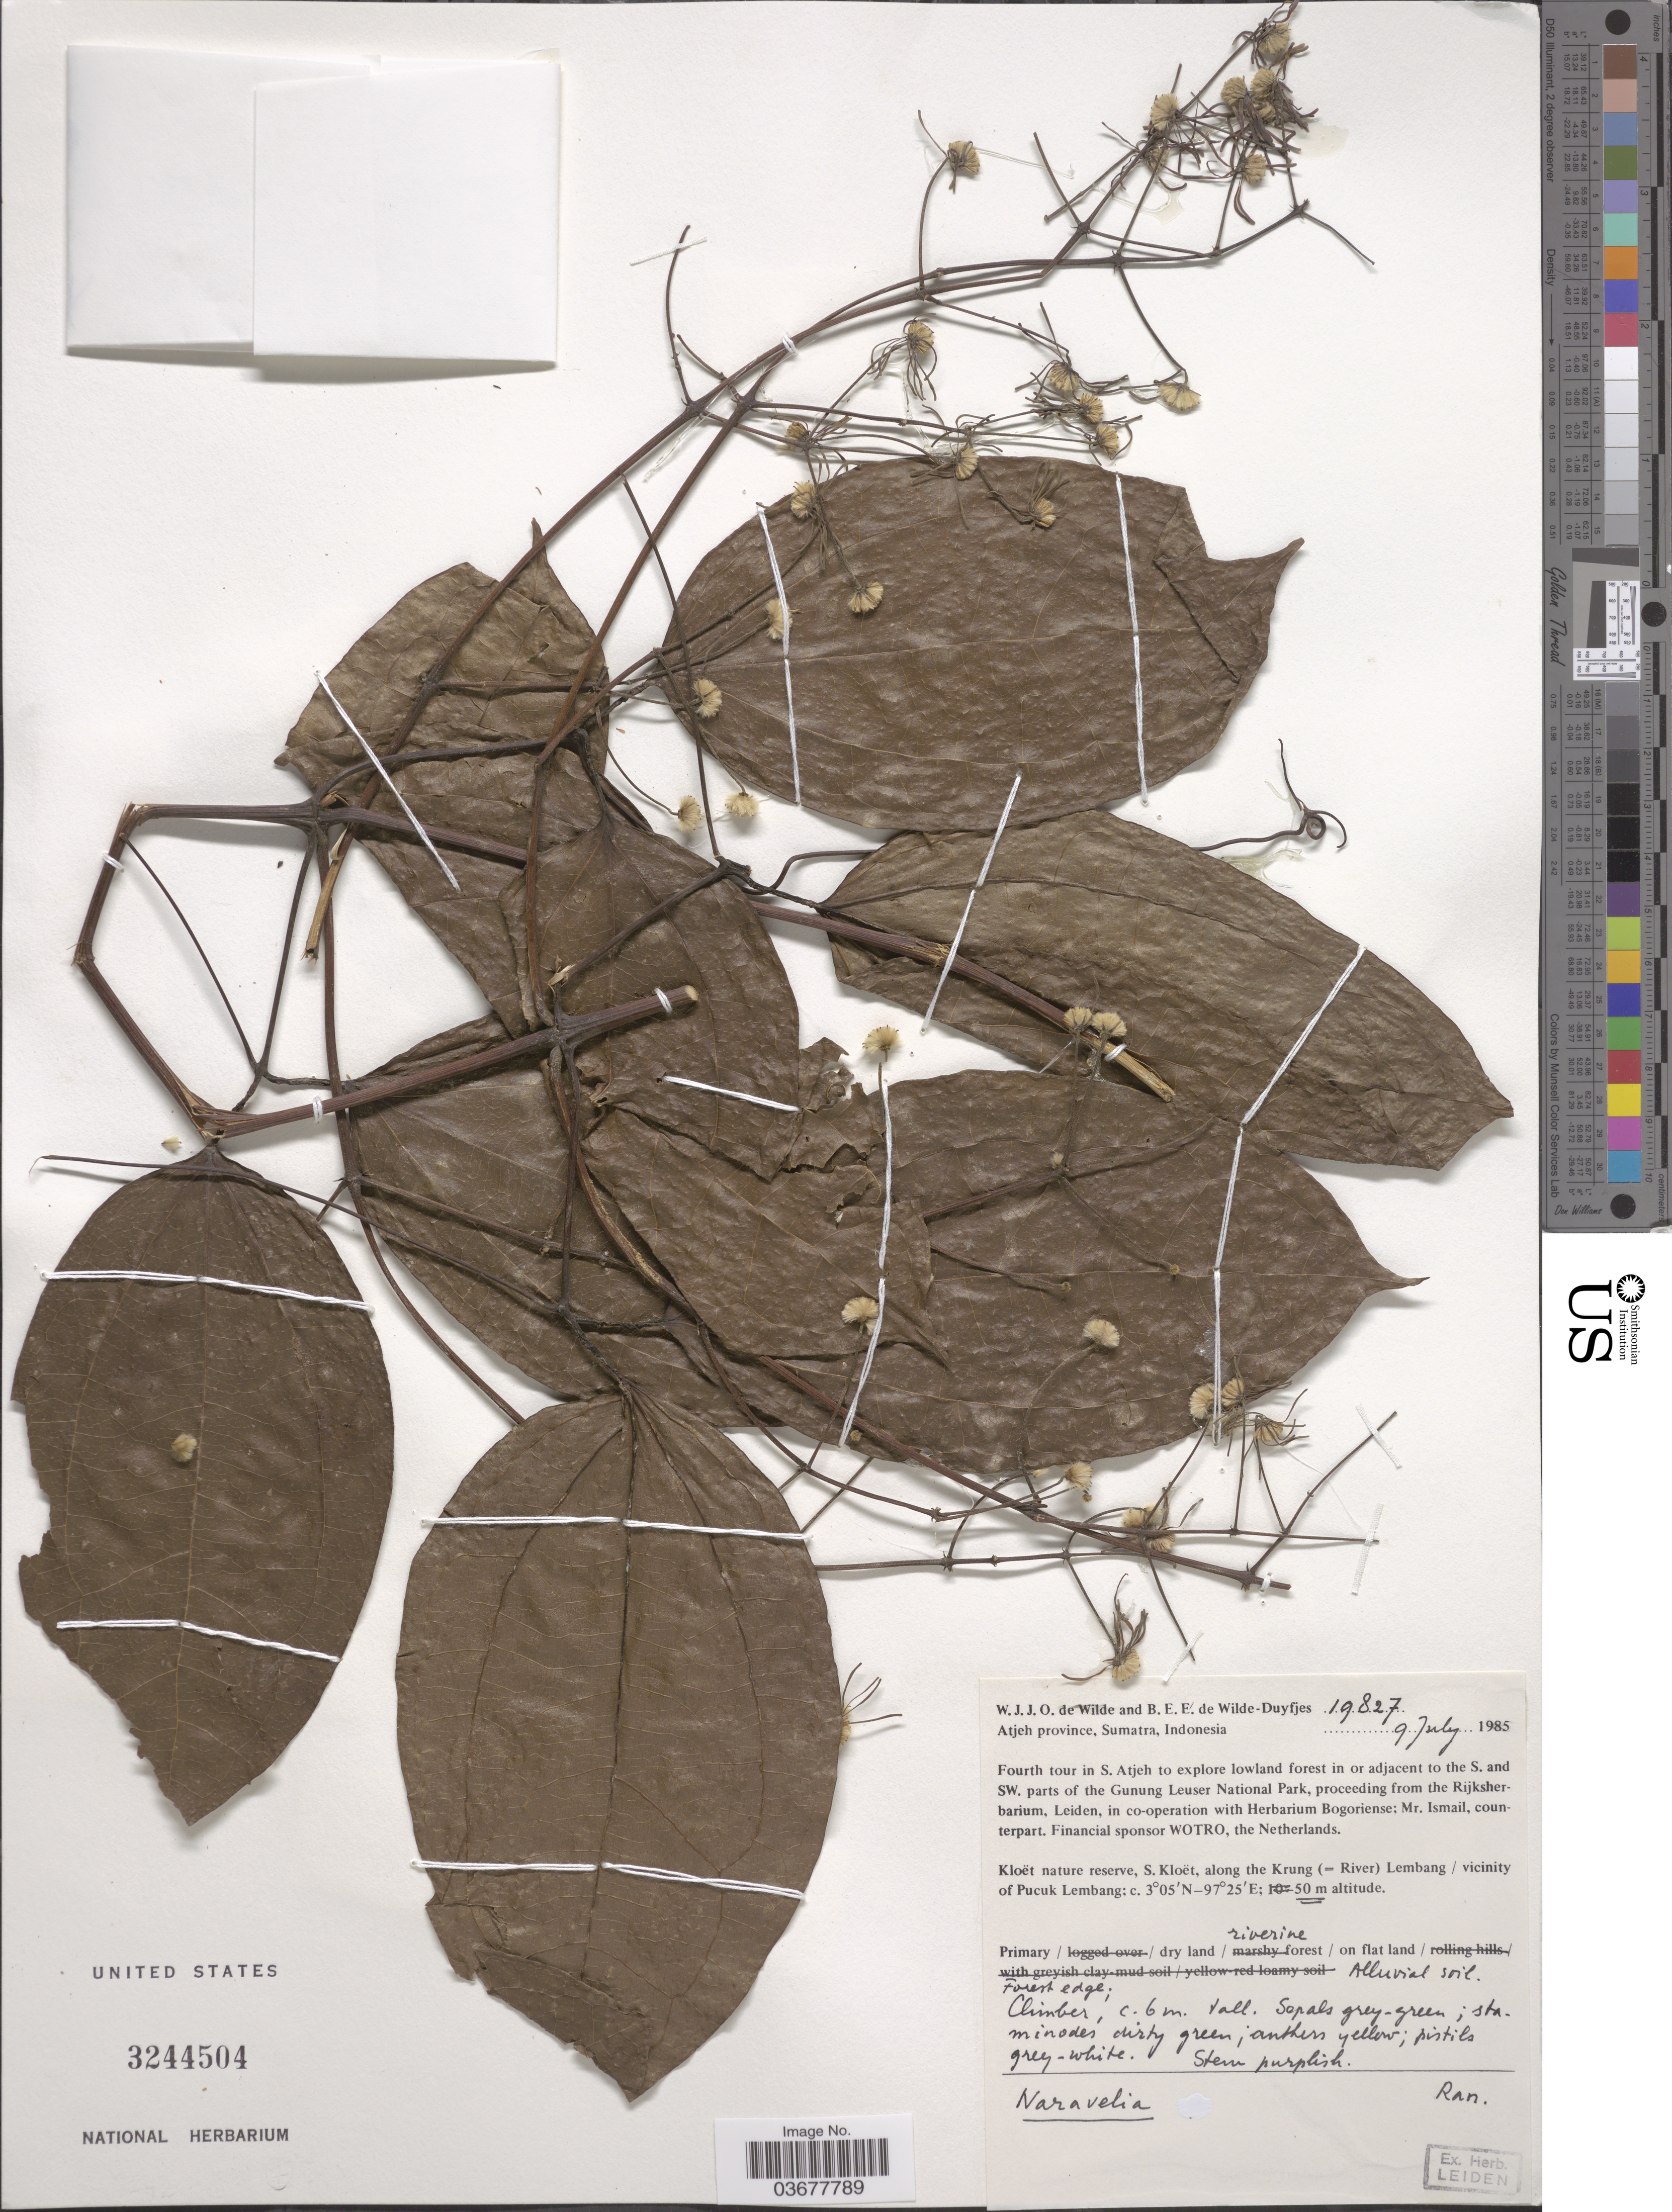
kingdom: Plantae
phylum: Tracheophyta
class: Magnoliopsida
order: Ranunculales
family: Ranunculaceae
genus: Clematis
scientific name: Clematis sp.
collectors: W. J. de Wilde & B. E. de Wilde-Duyfjes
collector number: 19827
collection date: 1985-07-09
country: Indonesia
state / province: Sumatra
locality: Atjeh Province. Kloët nature reserve, S. Kloët, along the Krung (= River) Lembang/vicinity of Pucuk Lembange.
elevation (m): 50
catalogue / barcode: US 3244504